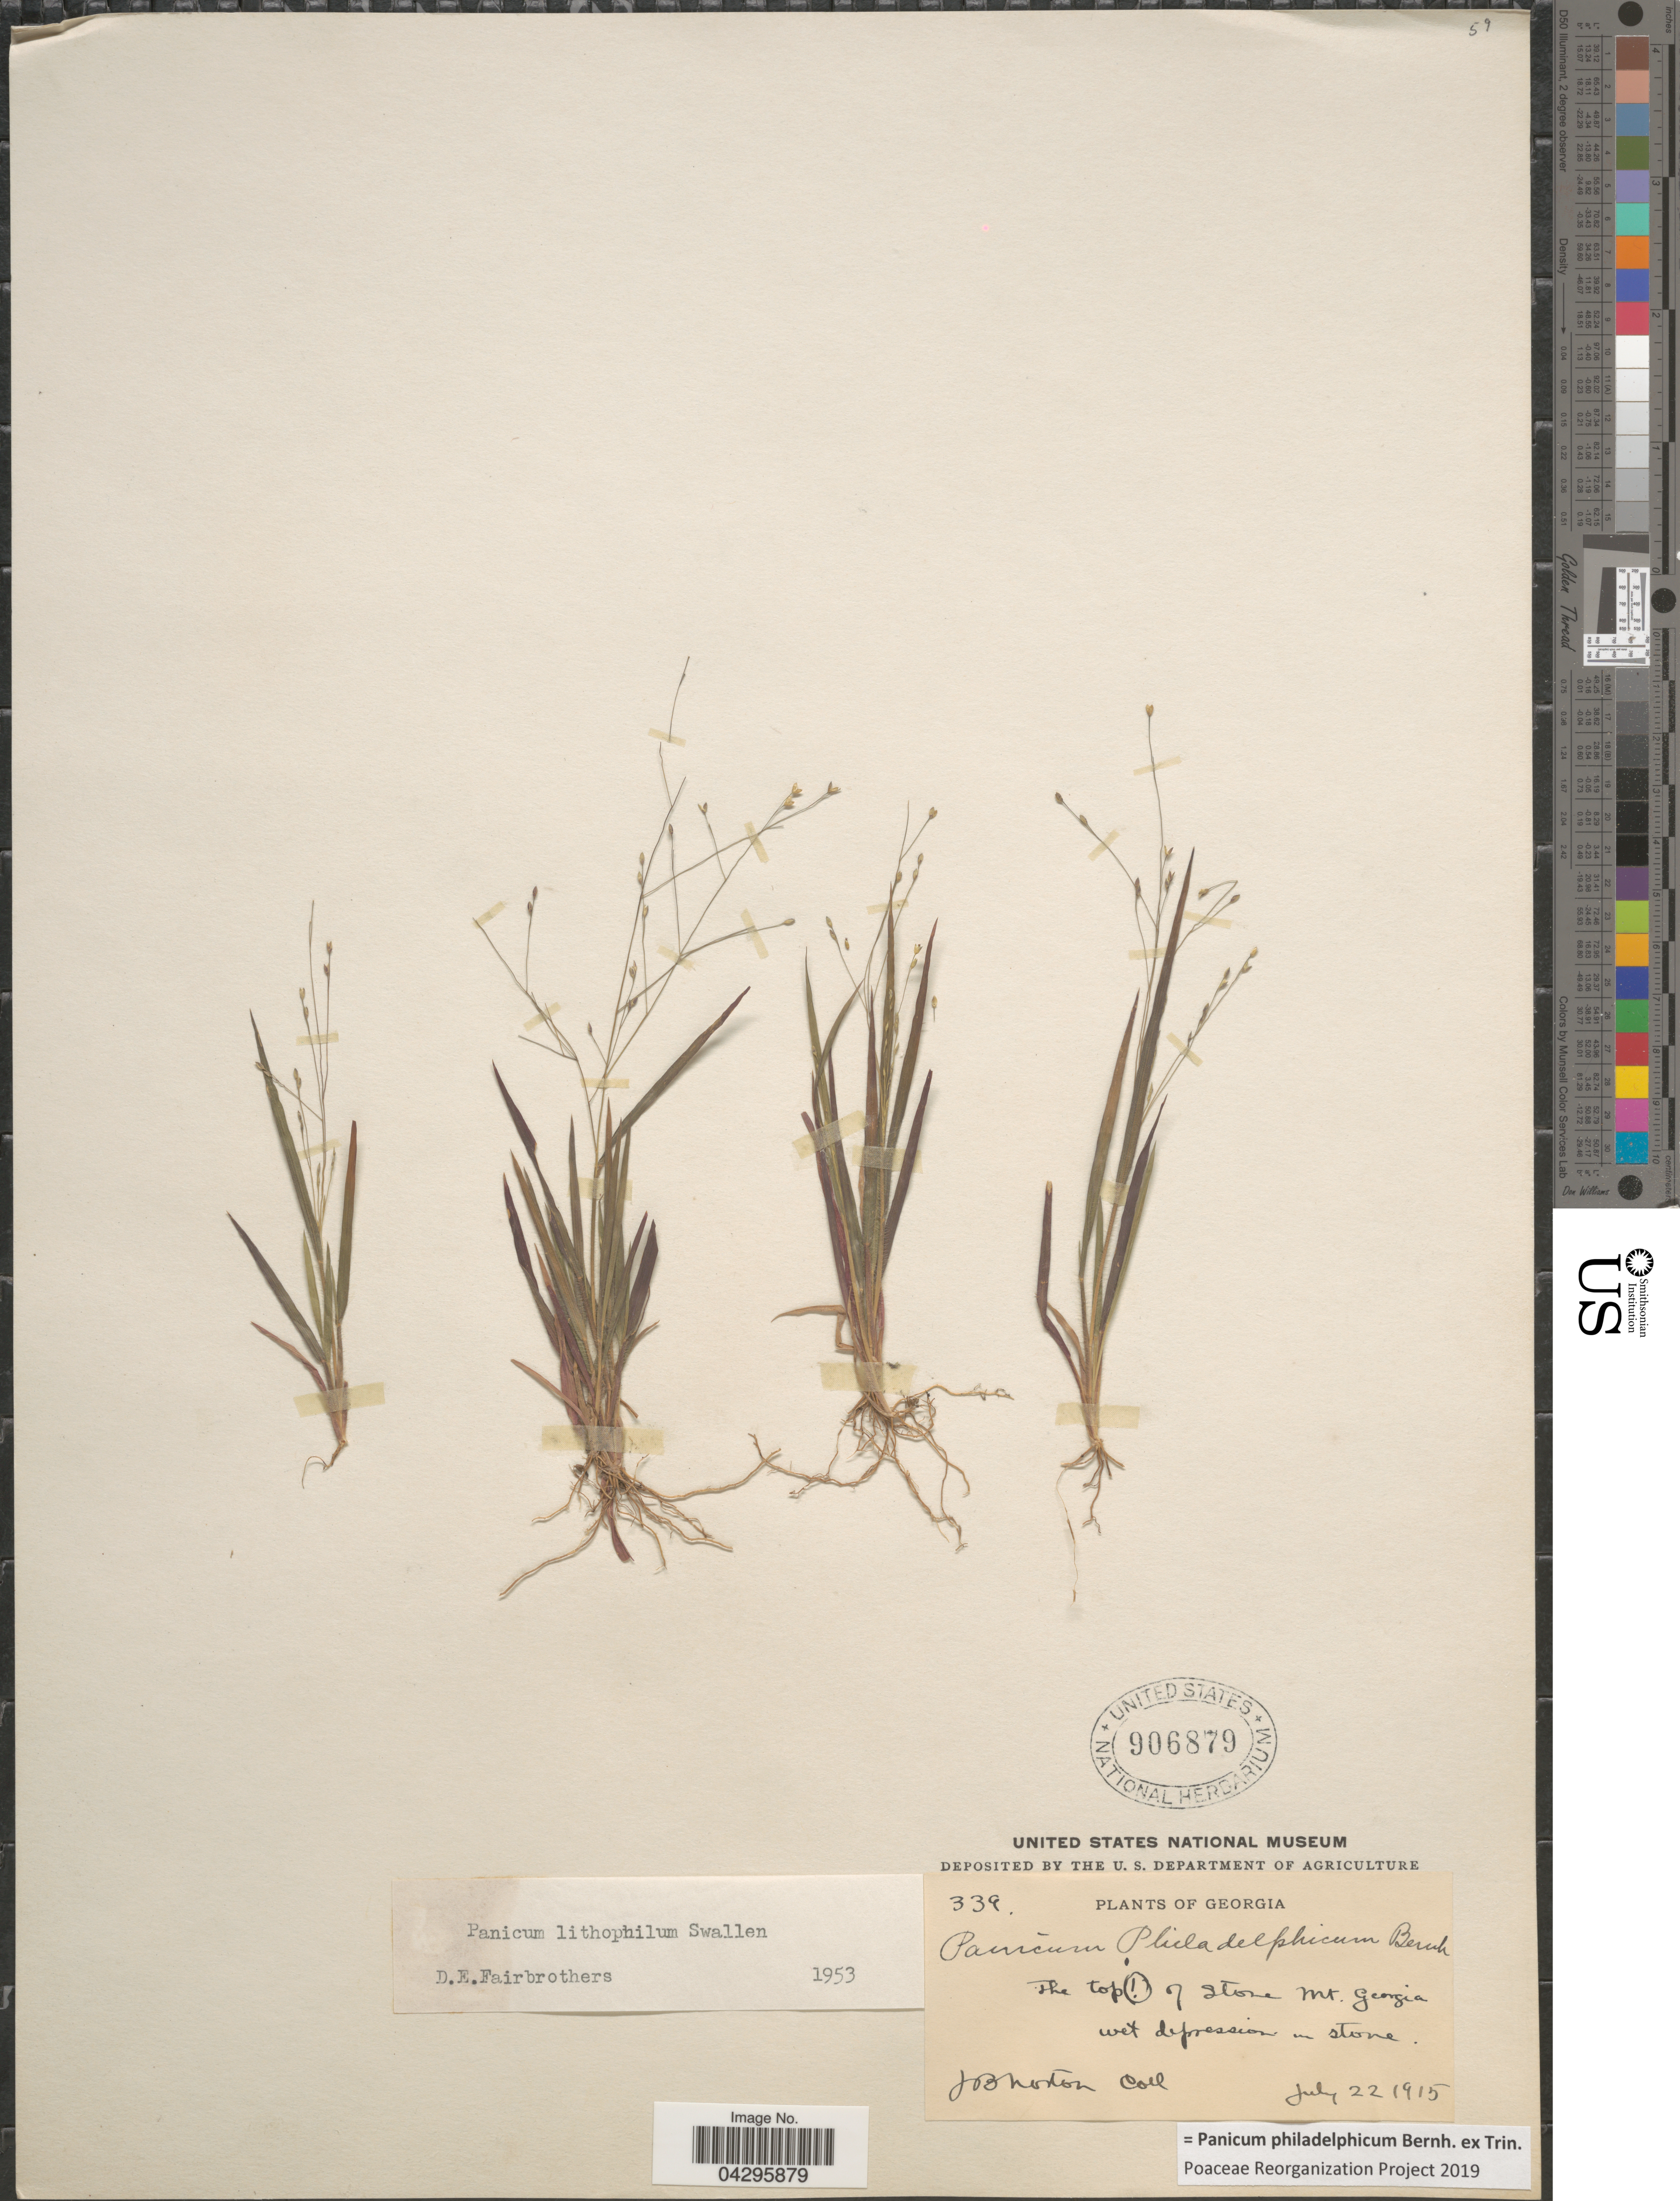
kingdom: Plantae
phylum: Tracheophyta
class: Liliopsida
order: Poales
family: Poaceae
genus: Panicum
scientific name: Panicum philadelphicum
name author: Bernh. ex Trin.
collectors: J. B. Norton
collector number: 339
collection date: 1915-07-22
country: United States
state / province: Georgia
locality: The top of Stone Mt. Georgia wet depression in stone.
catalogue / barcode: US 906879